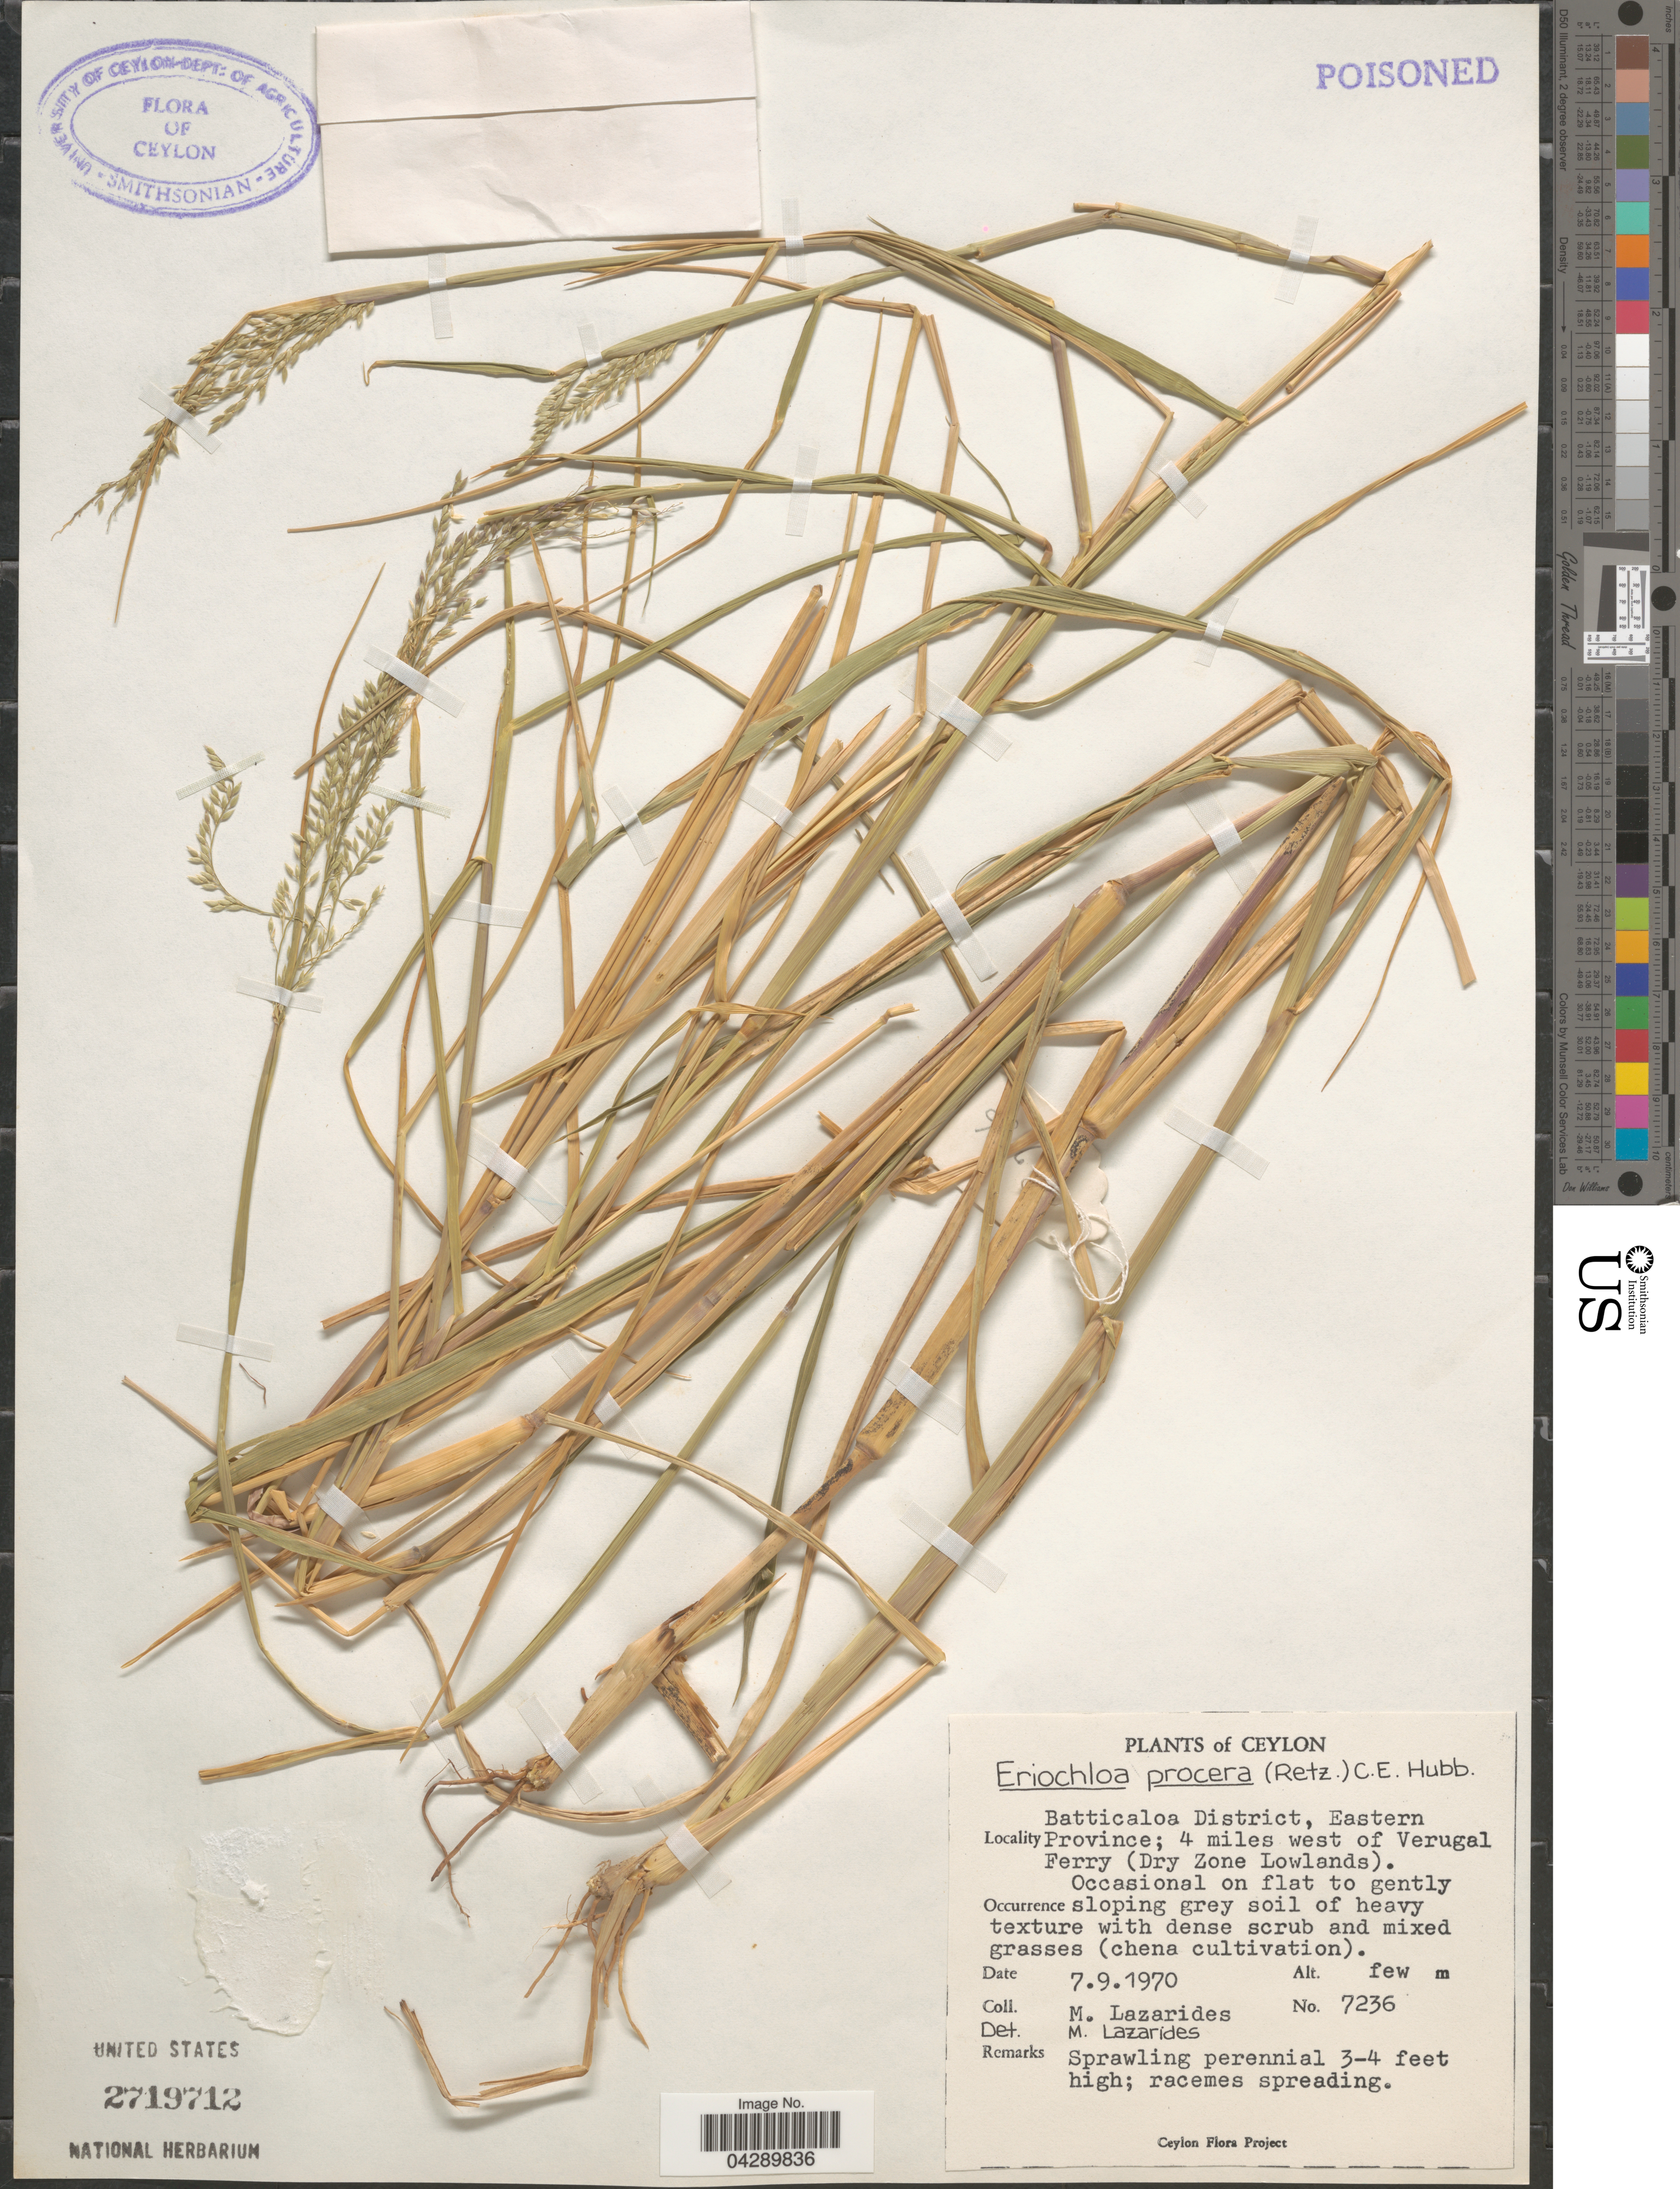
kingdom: Plantae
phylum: Tracheophyta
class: Liliopsida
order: Poales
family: Poaceae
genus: Eriochloa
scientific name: Eriochloa procera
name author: (Retz.) C.E. Hubb.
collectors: M. Lazarides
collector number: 7236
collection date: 1970-09-07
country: Sri Lanka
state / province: Eastern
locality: Ceylon. Batticaloa District; 4 miles west of Verugal Ferry (Dry Zone Lowlands). Occasional on flat to gently sloping grey soil of heavy texture.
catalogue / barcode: US 2719712